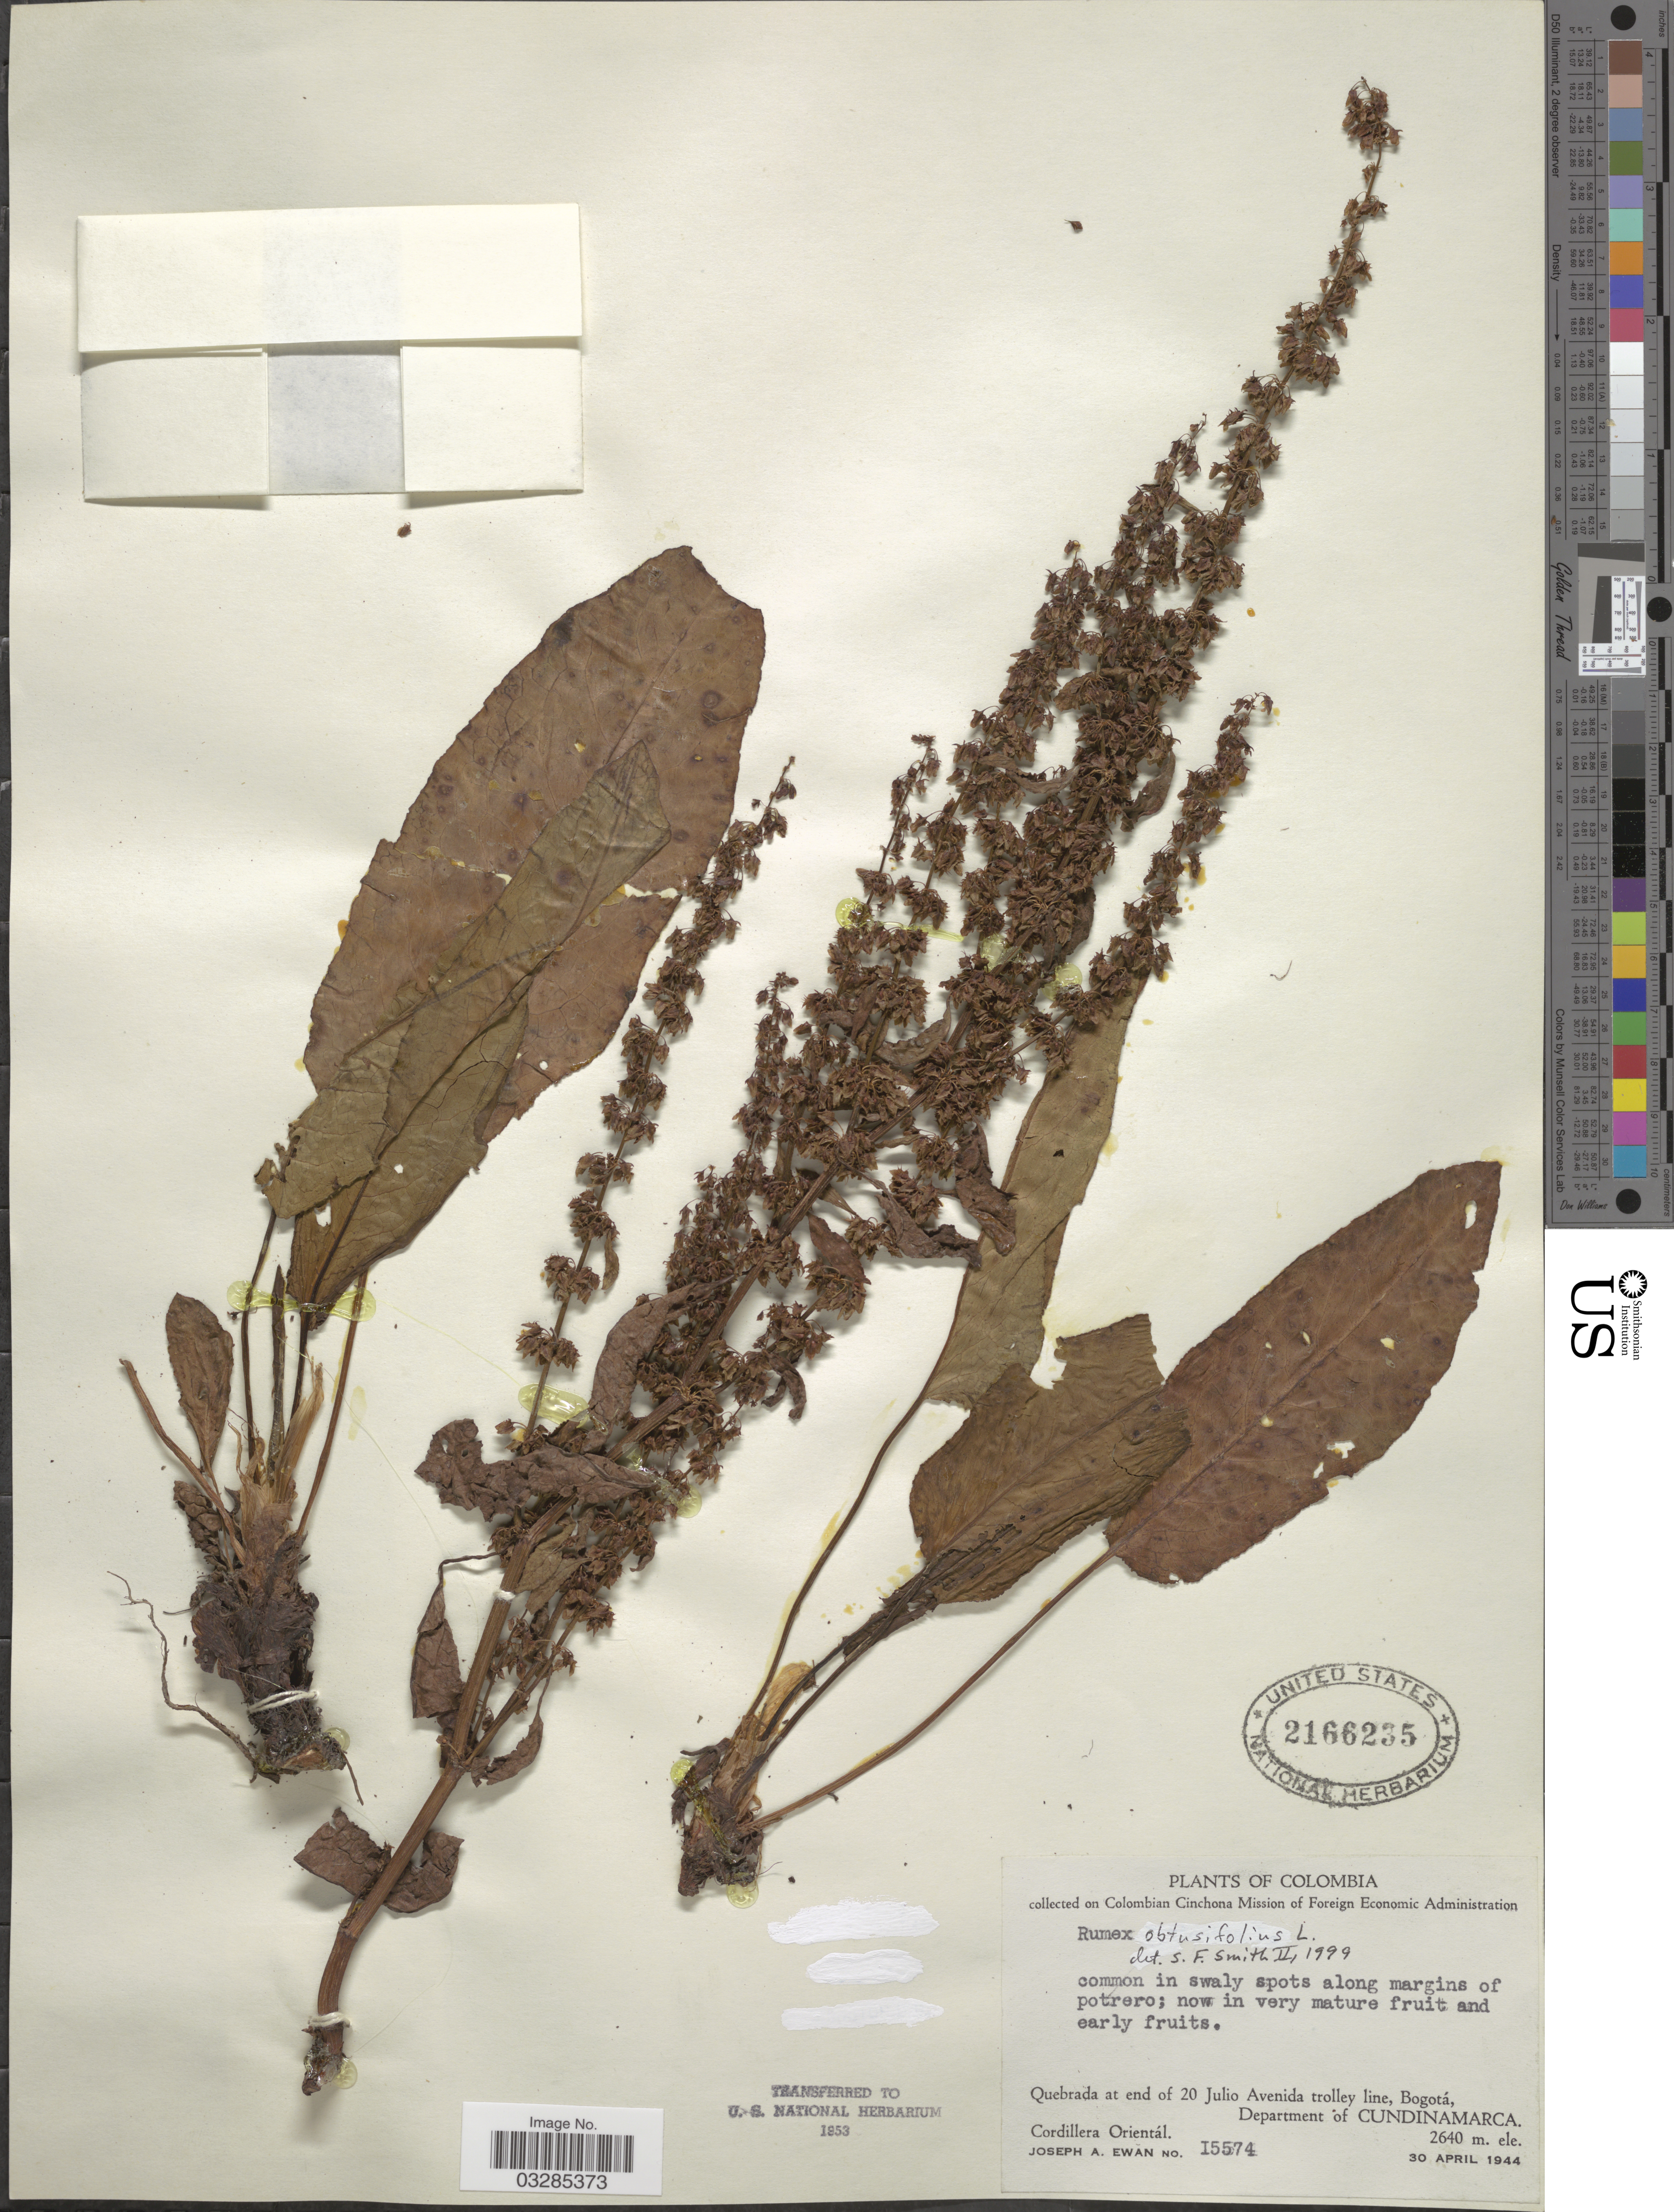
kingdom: Plantae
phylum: Tracheophyta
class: Magnoliopsida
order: Caryophyllales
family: Polygonaceae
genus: Rumex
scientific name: Rumex obtusifolius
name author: L.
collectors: J. A. Ewan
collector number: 15574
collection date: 1944-04-30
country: Colombia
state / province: Cundinamarca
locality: Quebrada at end of 20 Julio Avenida trolley line, Bogotá, Department of Cundinamarca. Cordillera Orientál.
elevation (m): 2640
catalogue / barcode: US 2166235